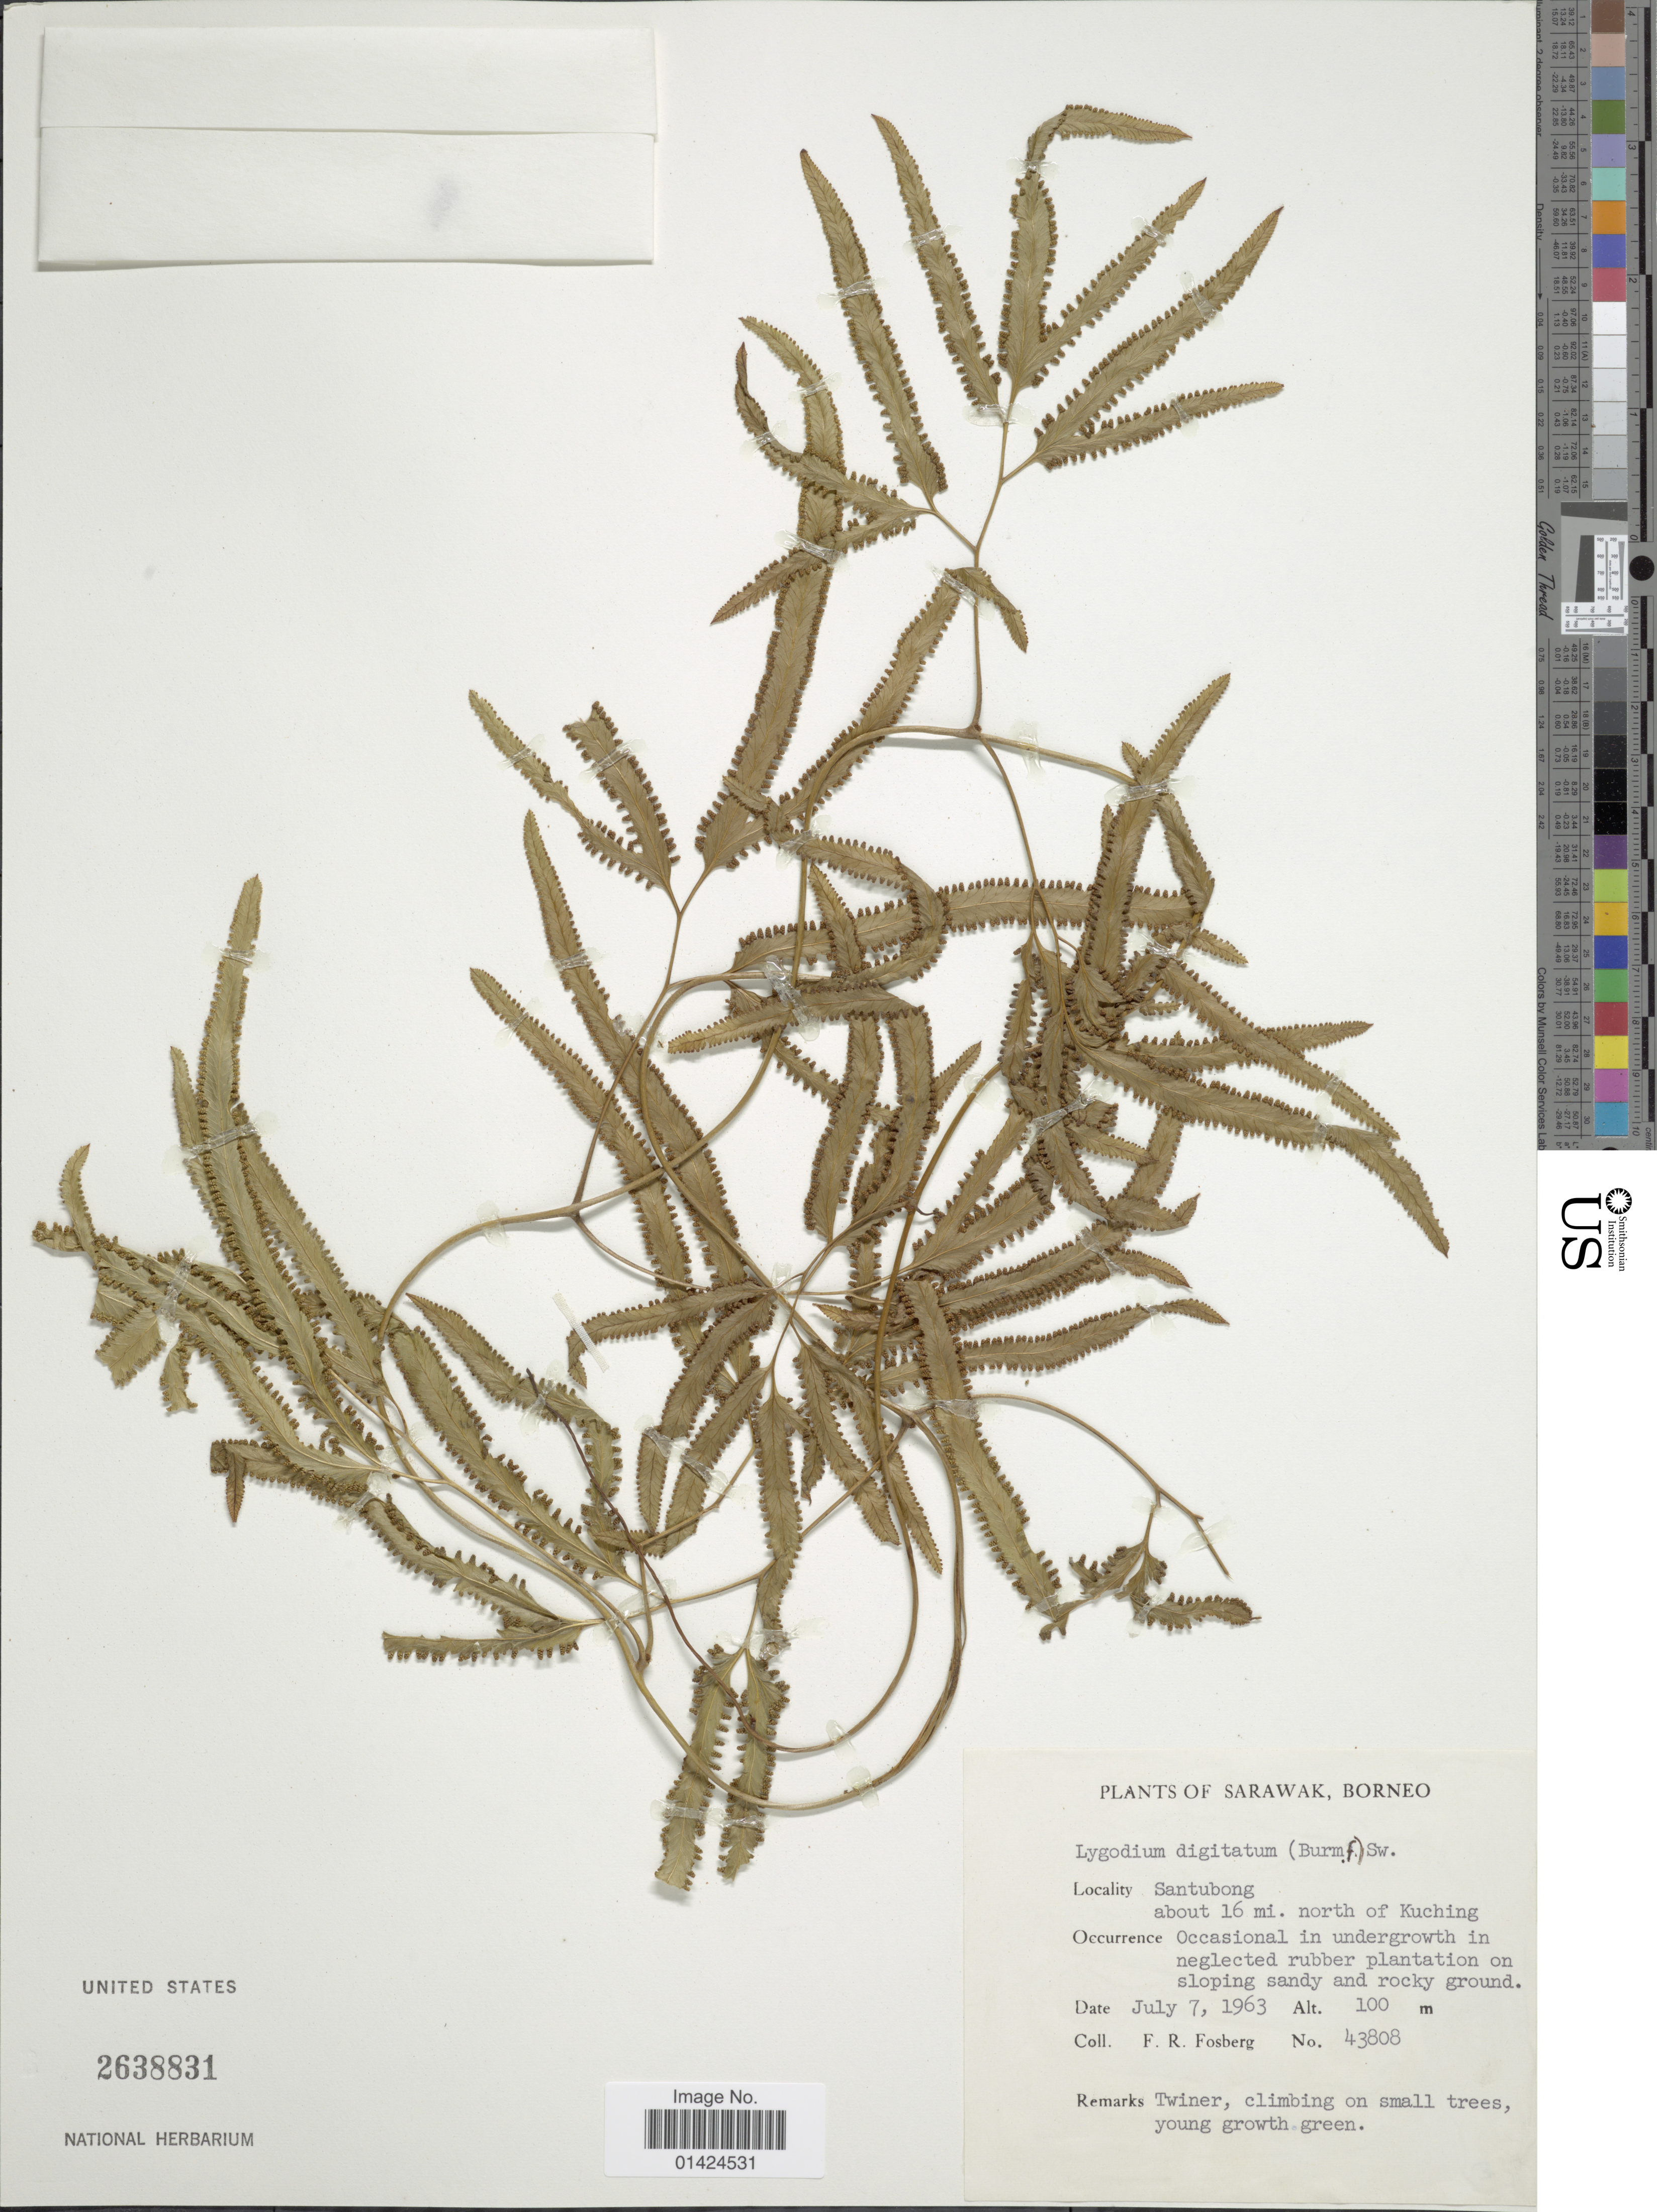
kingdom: Plantae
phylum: Tracheophyta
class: Polypodiopsida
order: Schizaeales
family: Lygodiaceae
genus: Lygodium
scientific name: Lygodium longifolium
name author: (Willd.) Sw.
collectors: F. R. Fosberg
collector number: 43808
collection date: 1963-07-07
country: Malaysia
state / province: Sarawak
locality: Santubong about 16 mi. north of Kuching.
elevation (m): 100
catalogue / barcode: US 2638831